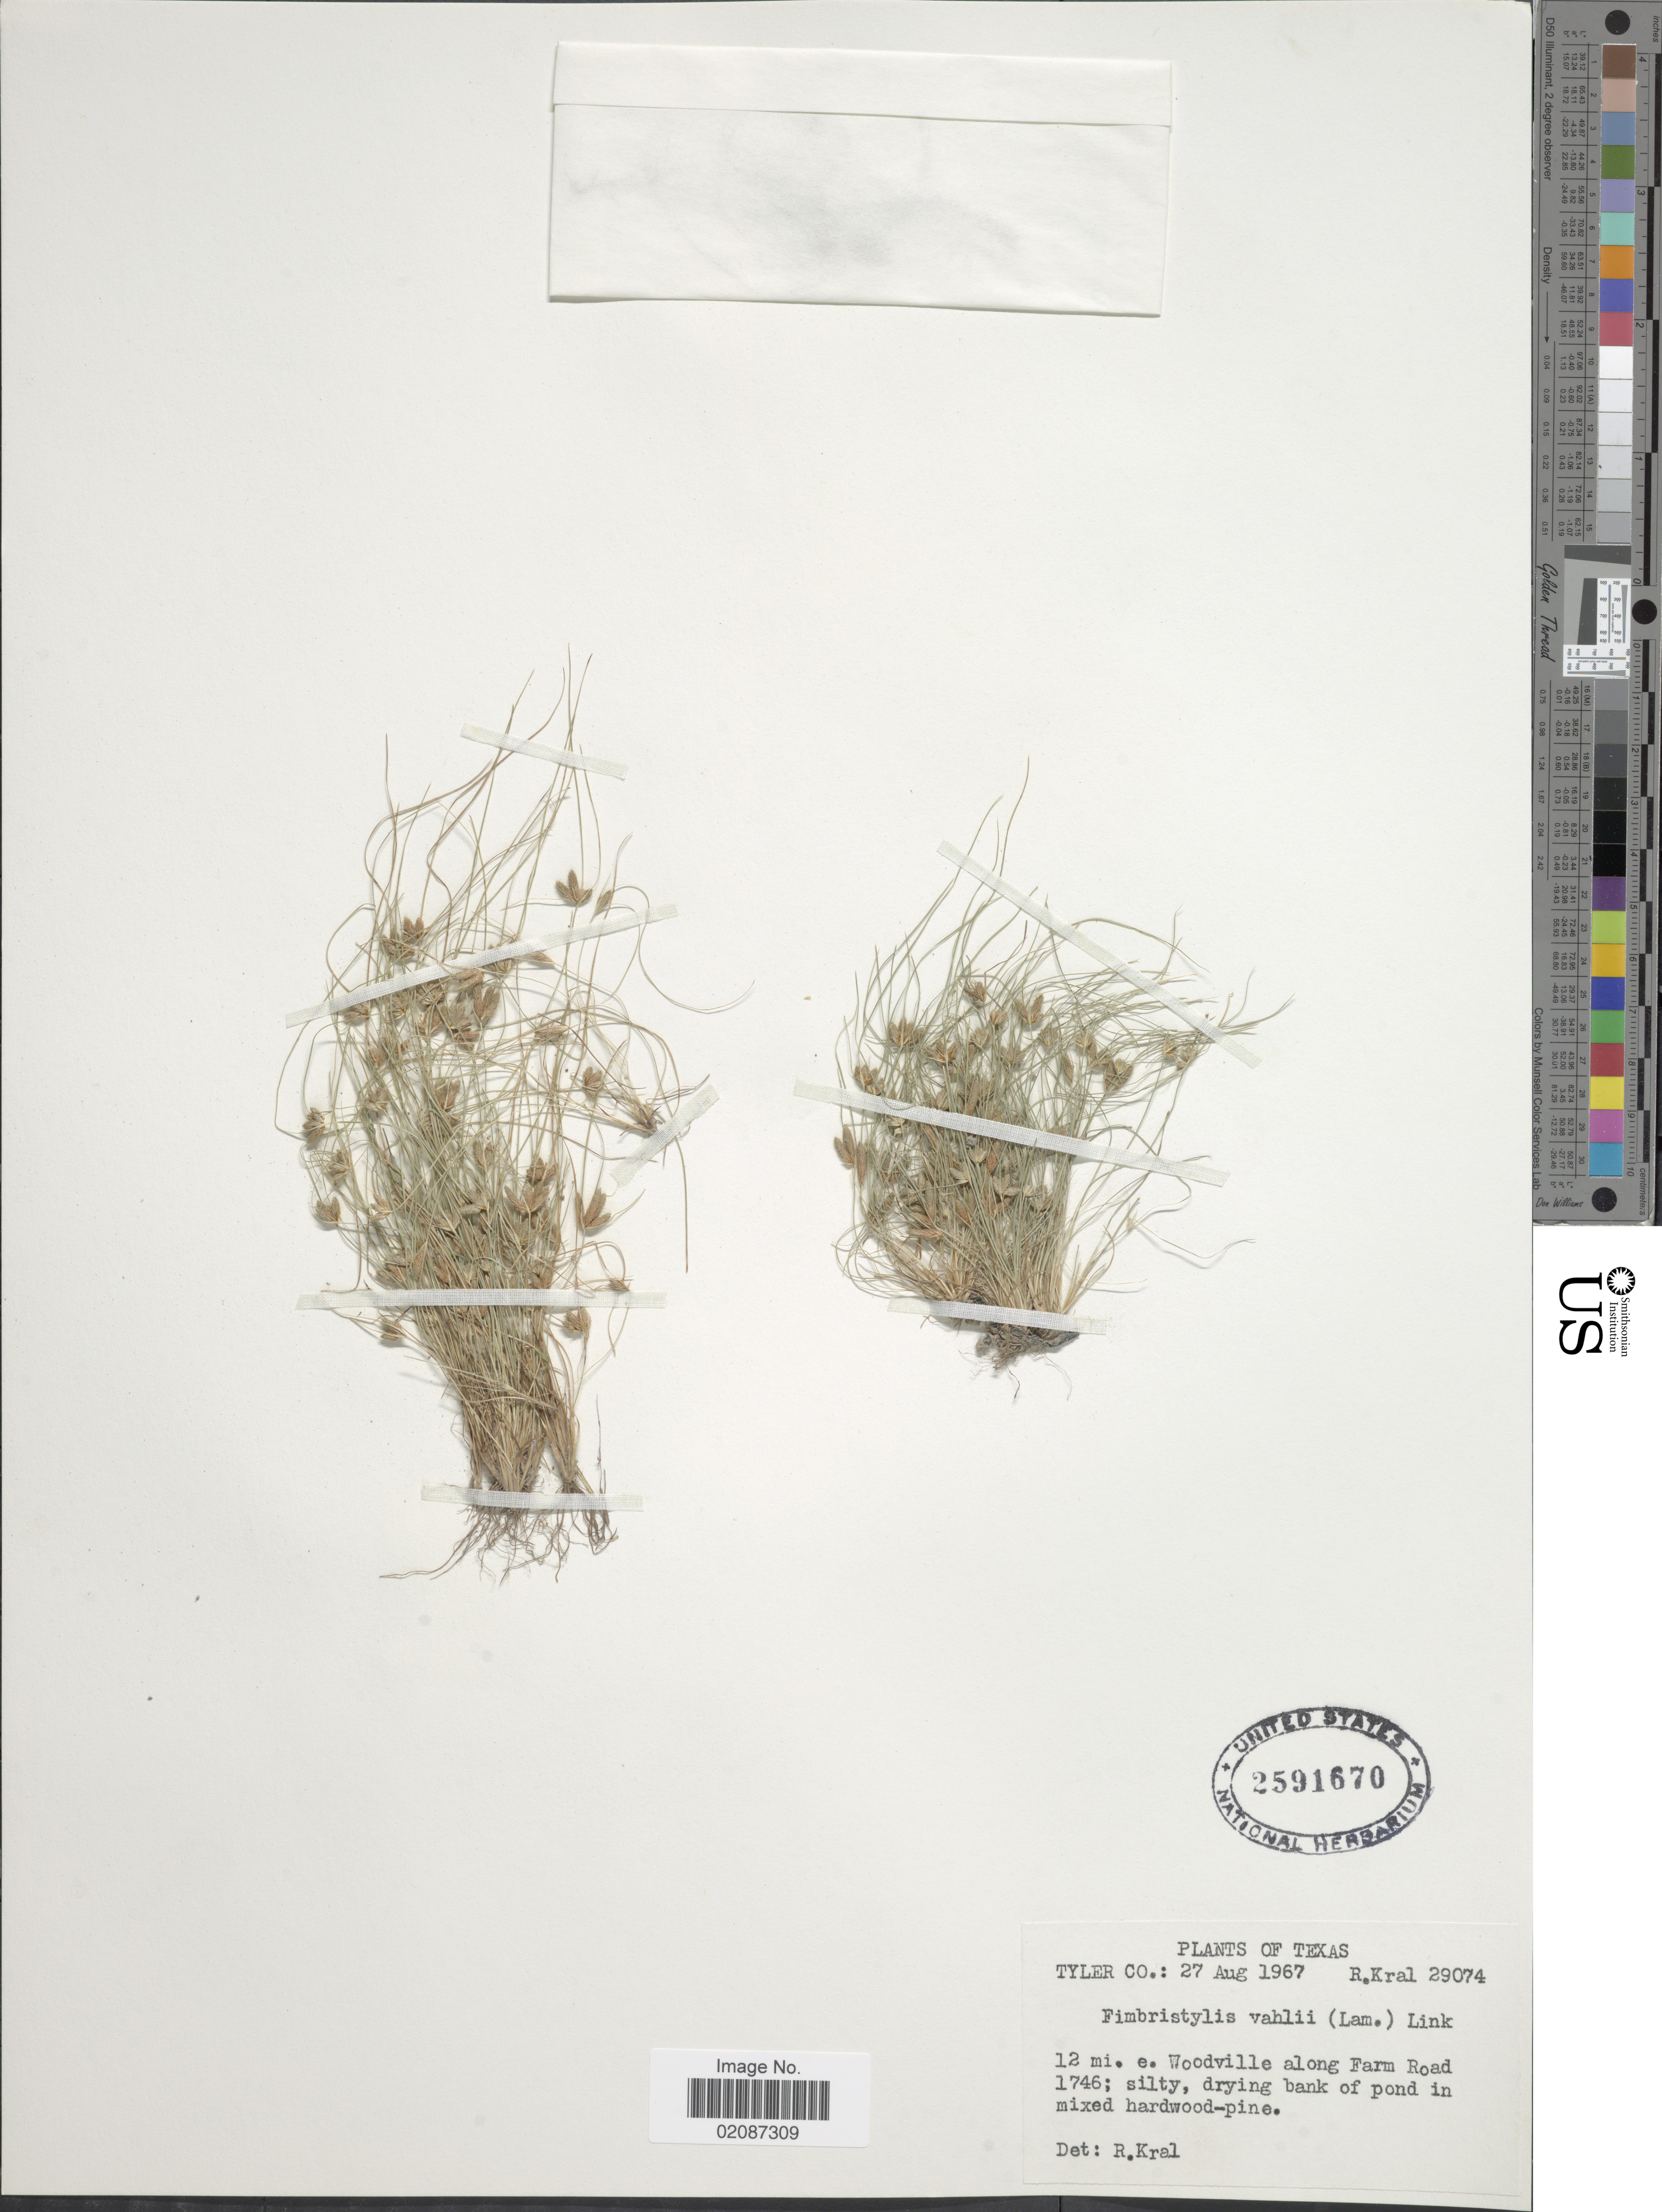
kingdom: Plantae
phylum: Tracheophyta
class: Liliopsida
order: Poales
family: Cyperaceae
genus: Fimbristylis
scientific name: Fimbristylis vahlii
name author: (Lam.) Link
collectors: R. Kral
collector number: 29074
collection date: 1967-08-27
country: United States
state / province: Texas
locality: Tyler Co.: 12 mi. e. Woodville along Farm Road 1746: silty, drying bank f pond in mixed hardwood-pine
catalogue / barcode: US 2591670